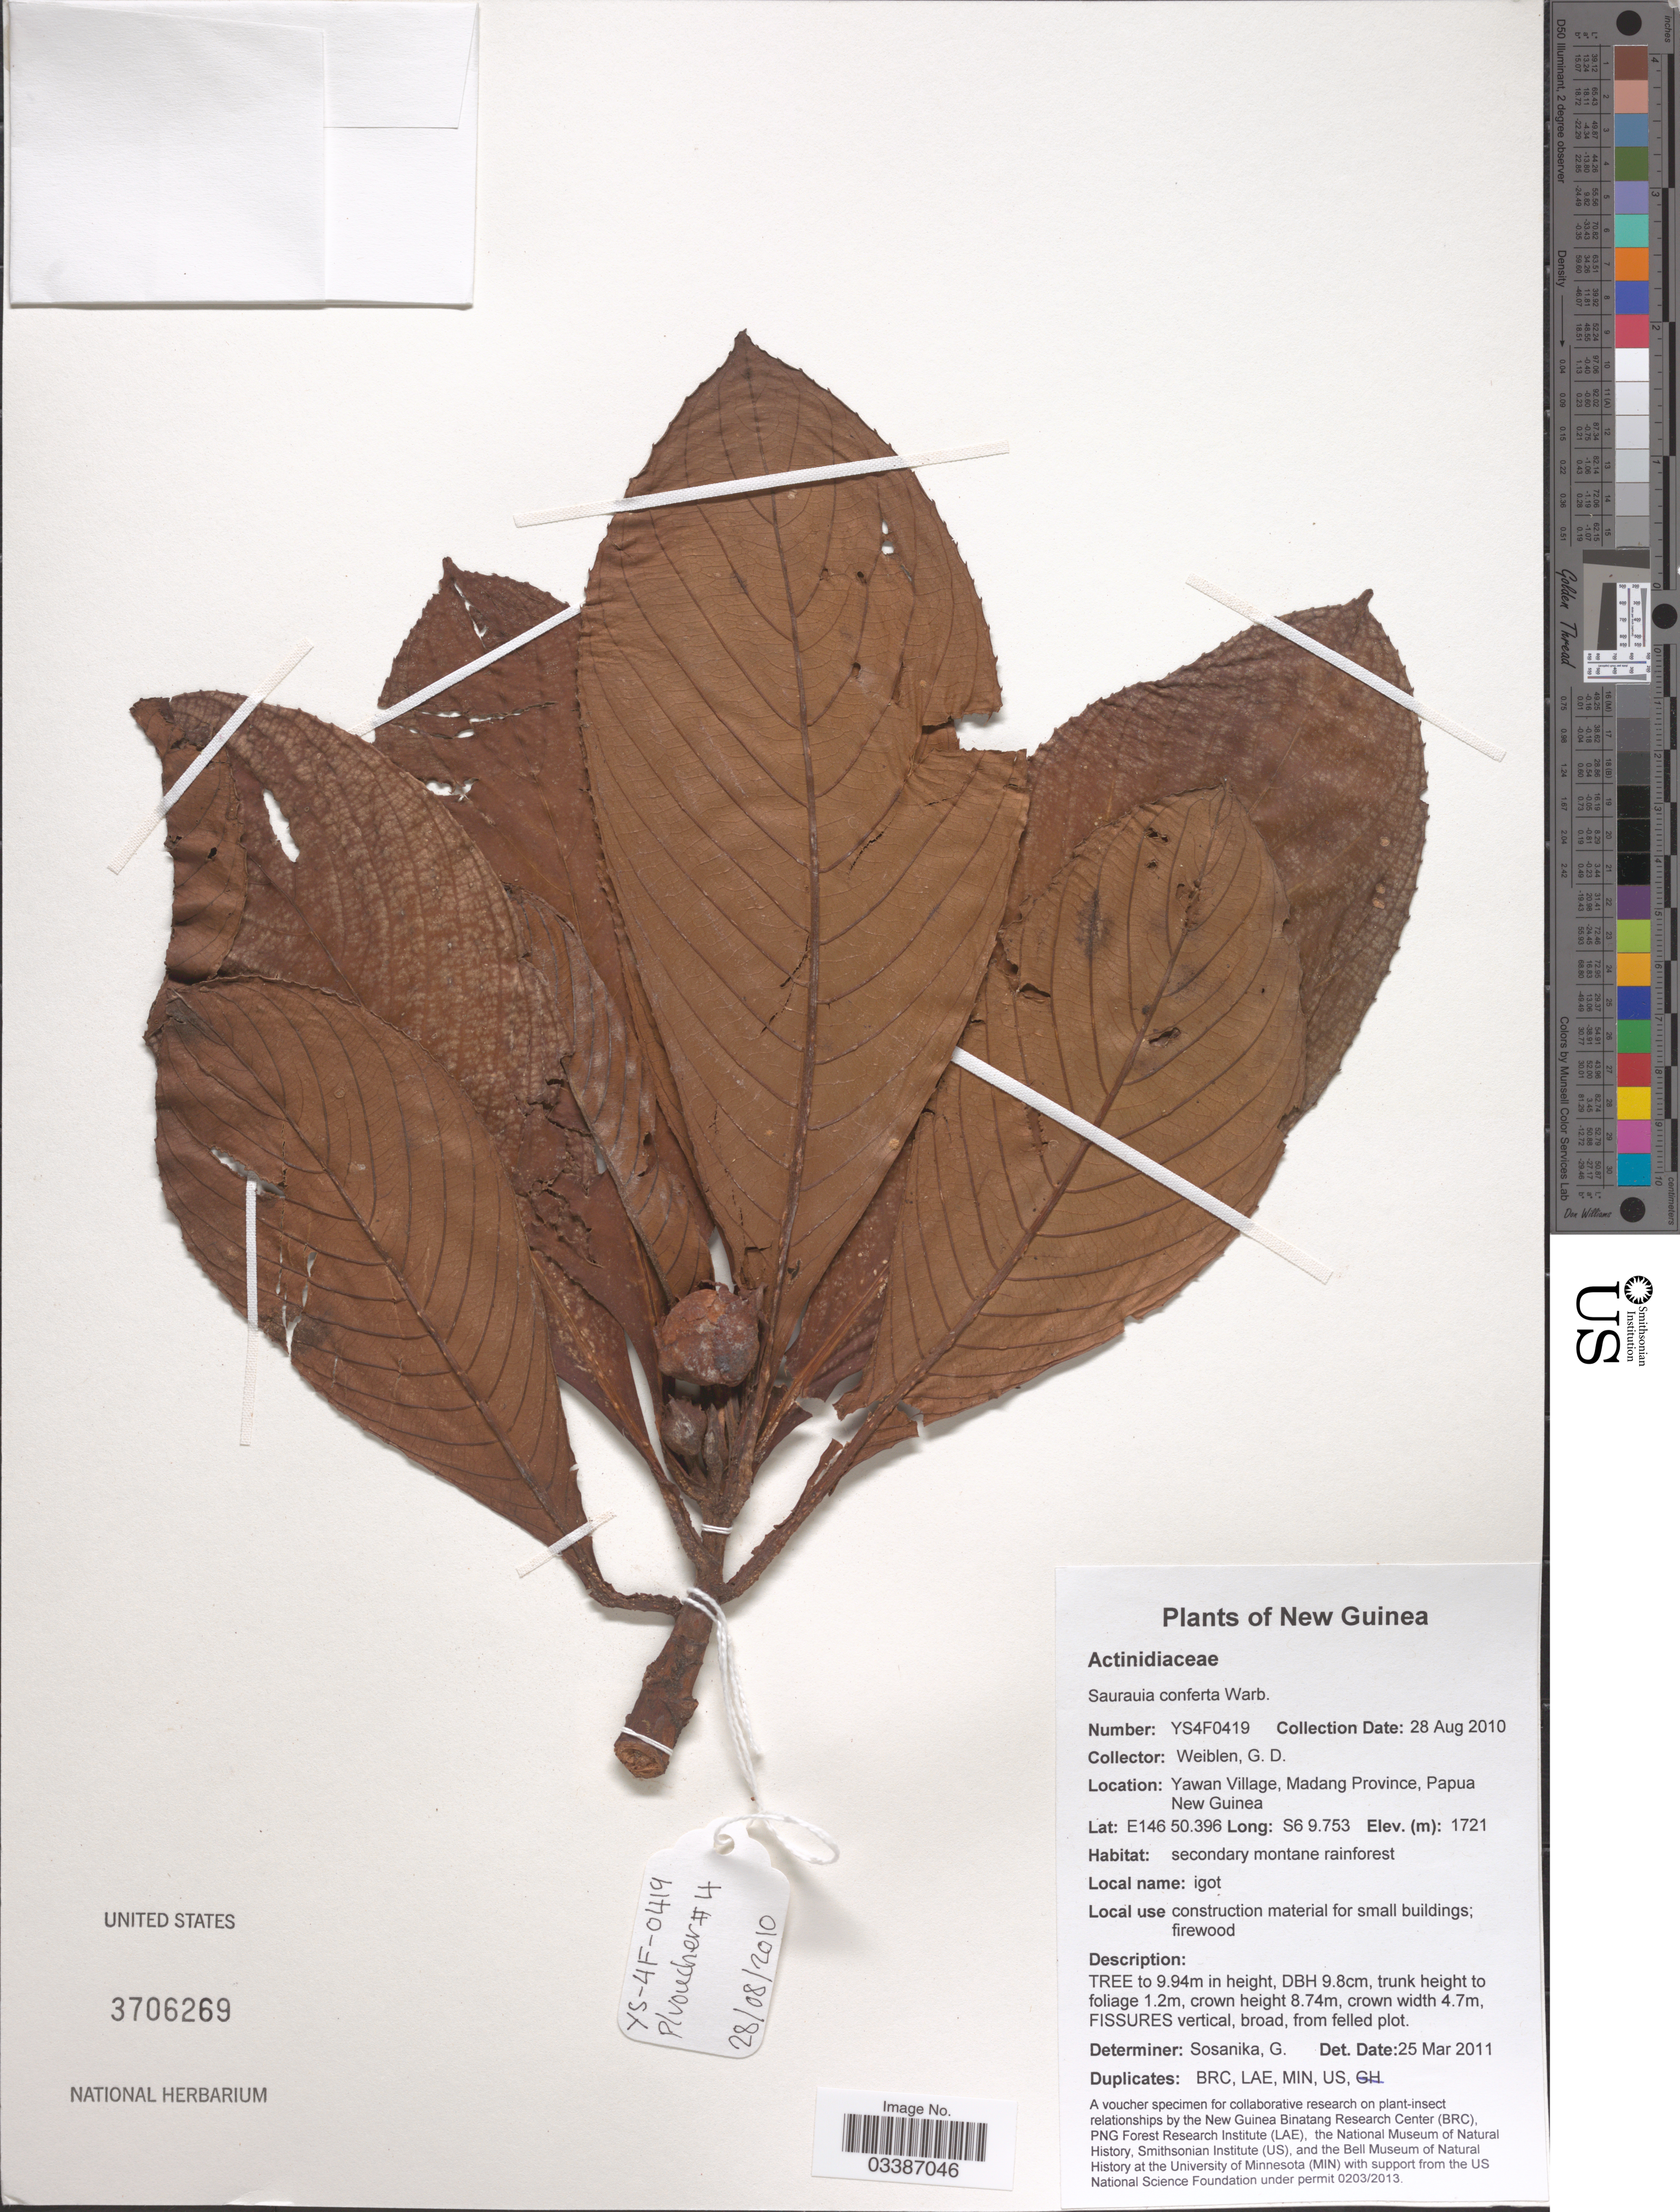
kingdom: Plantae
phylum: Tracheophyta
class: Magnoliopsida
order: Ericales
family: Actinidiaceae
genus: Saurauia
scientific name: Saurauia conferta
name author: Warb.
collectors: G. D. Weiblen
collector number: YS4F0419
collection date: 2010-08-28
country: Papua New Guinea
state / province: Madang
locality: New Guinea. Yawan Village.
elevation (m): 1721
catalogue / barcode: US 3706269